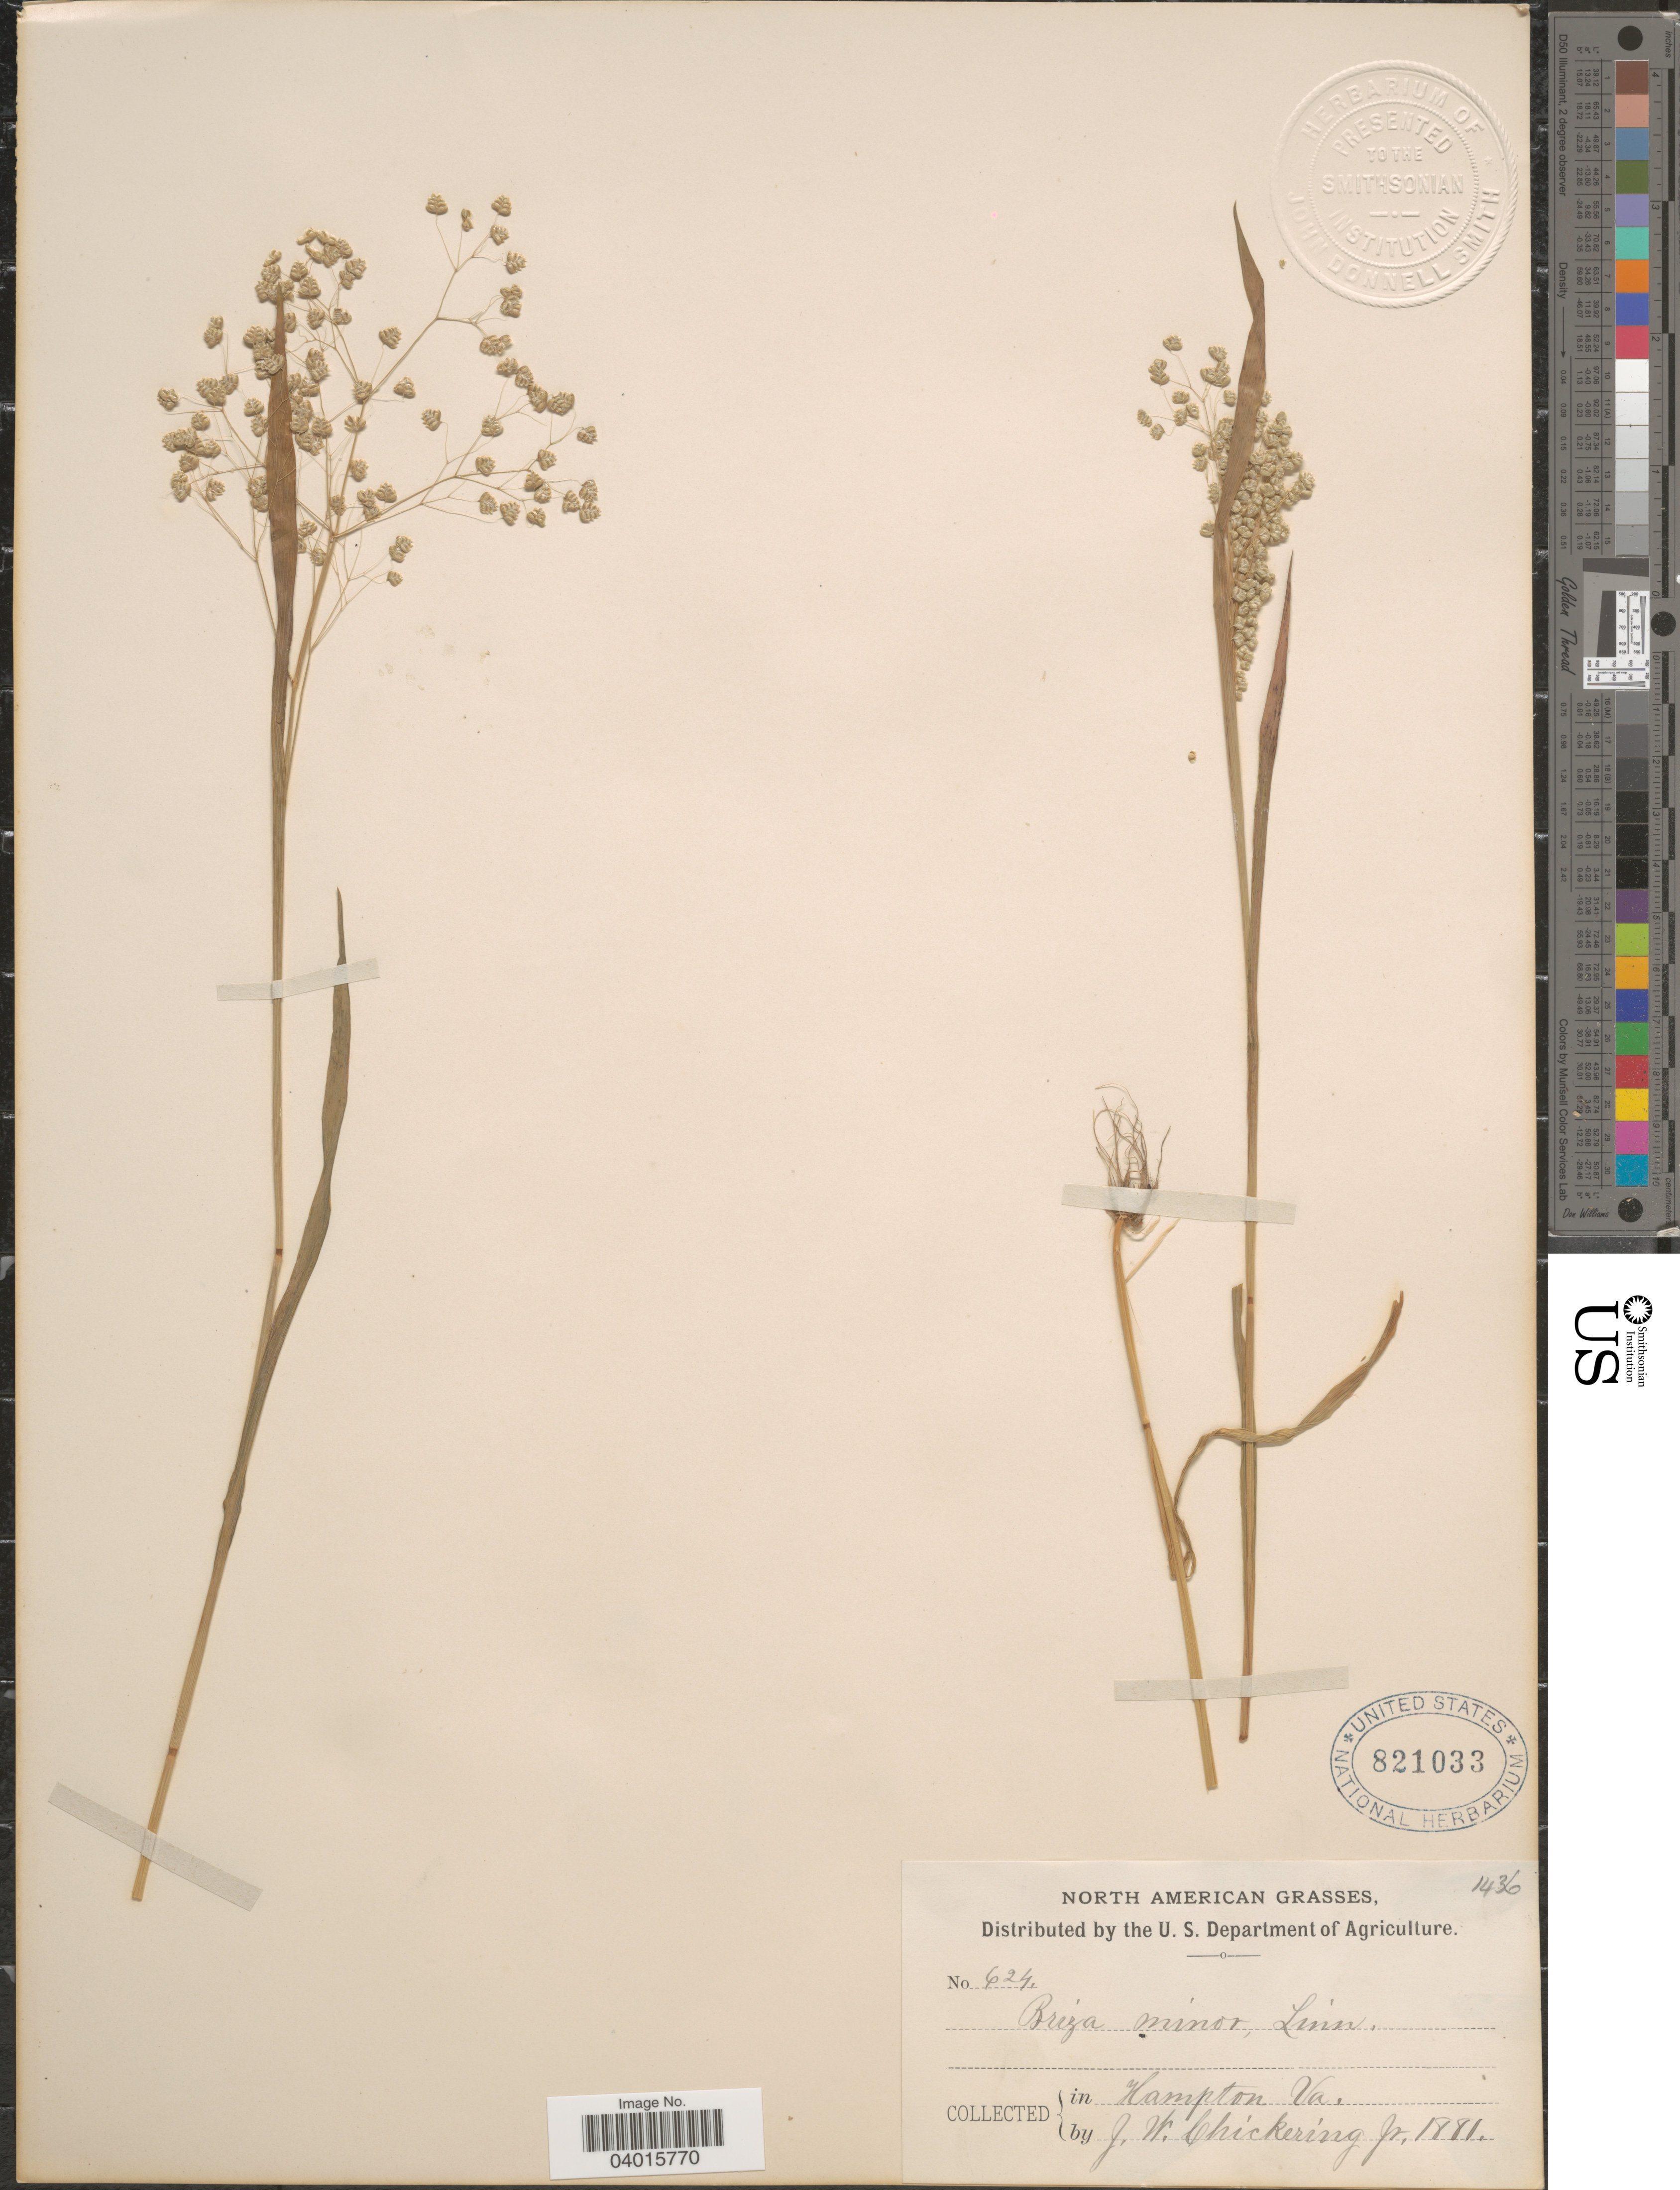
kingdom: Plantae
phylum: Tracheophyta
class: Liliopsida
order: Poales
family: Poaceae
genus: Briza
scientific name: Briza minor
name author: L.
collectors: J. W. Chickering Jr.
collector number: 624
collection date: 1881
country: United States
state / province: Virginia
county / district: City of Hampton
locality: Hampton.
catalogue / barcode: US 821033